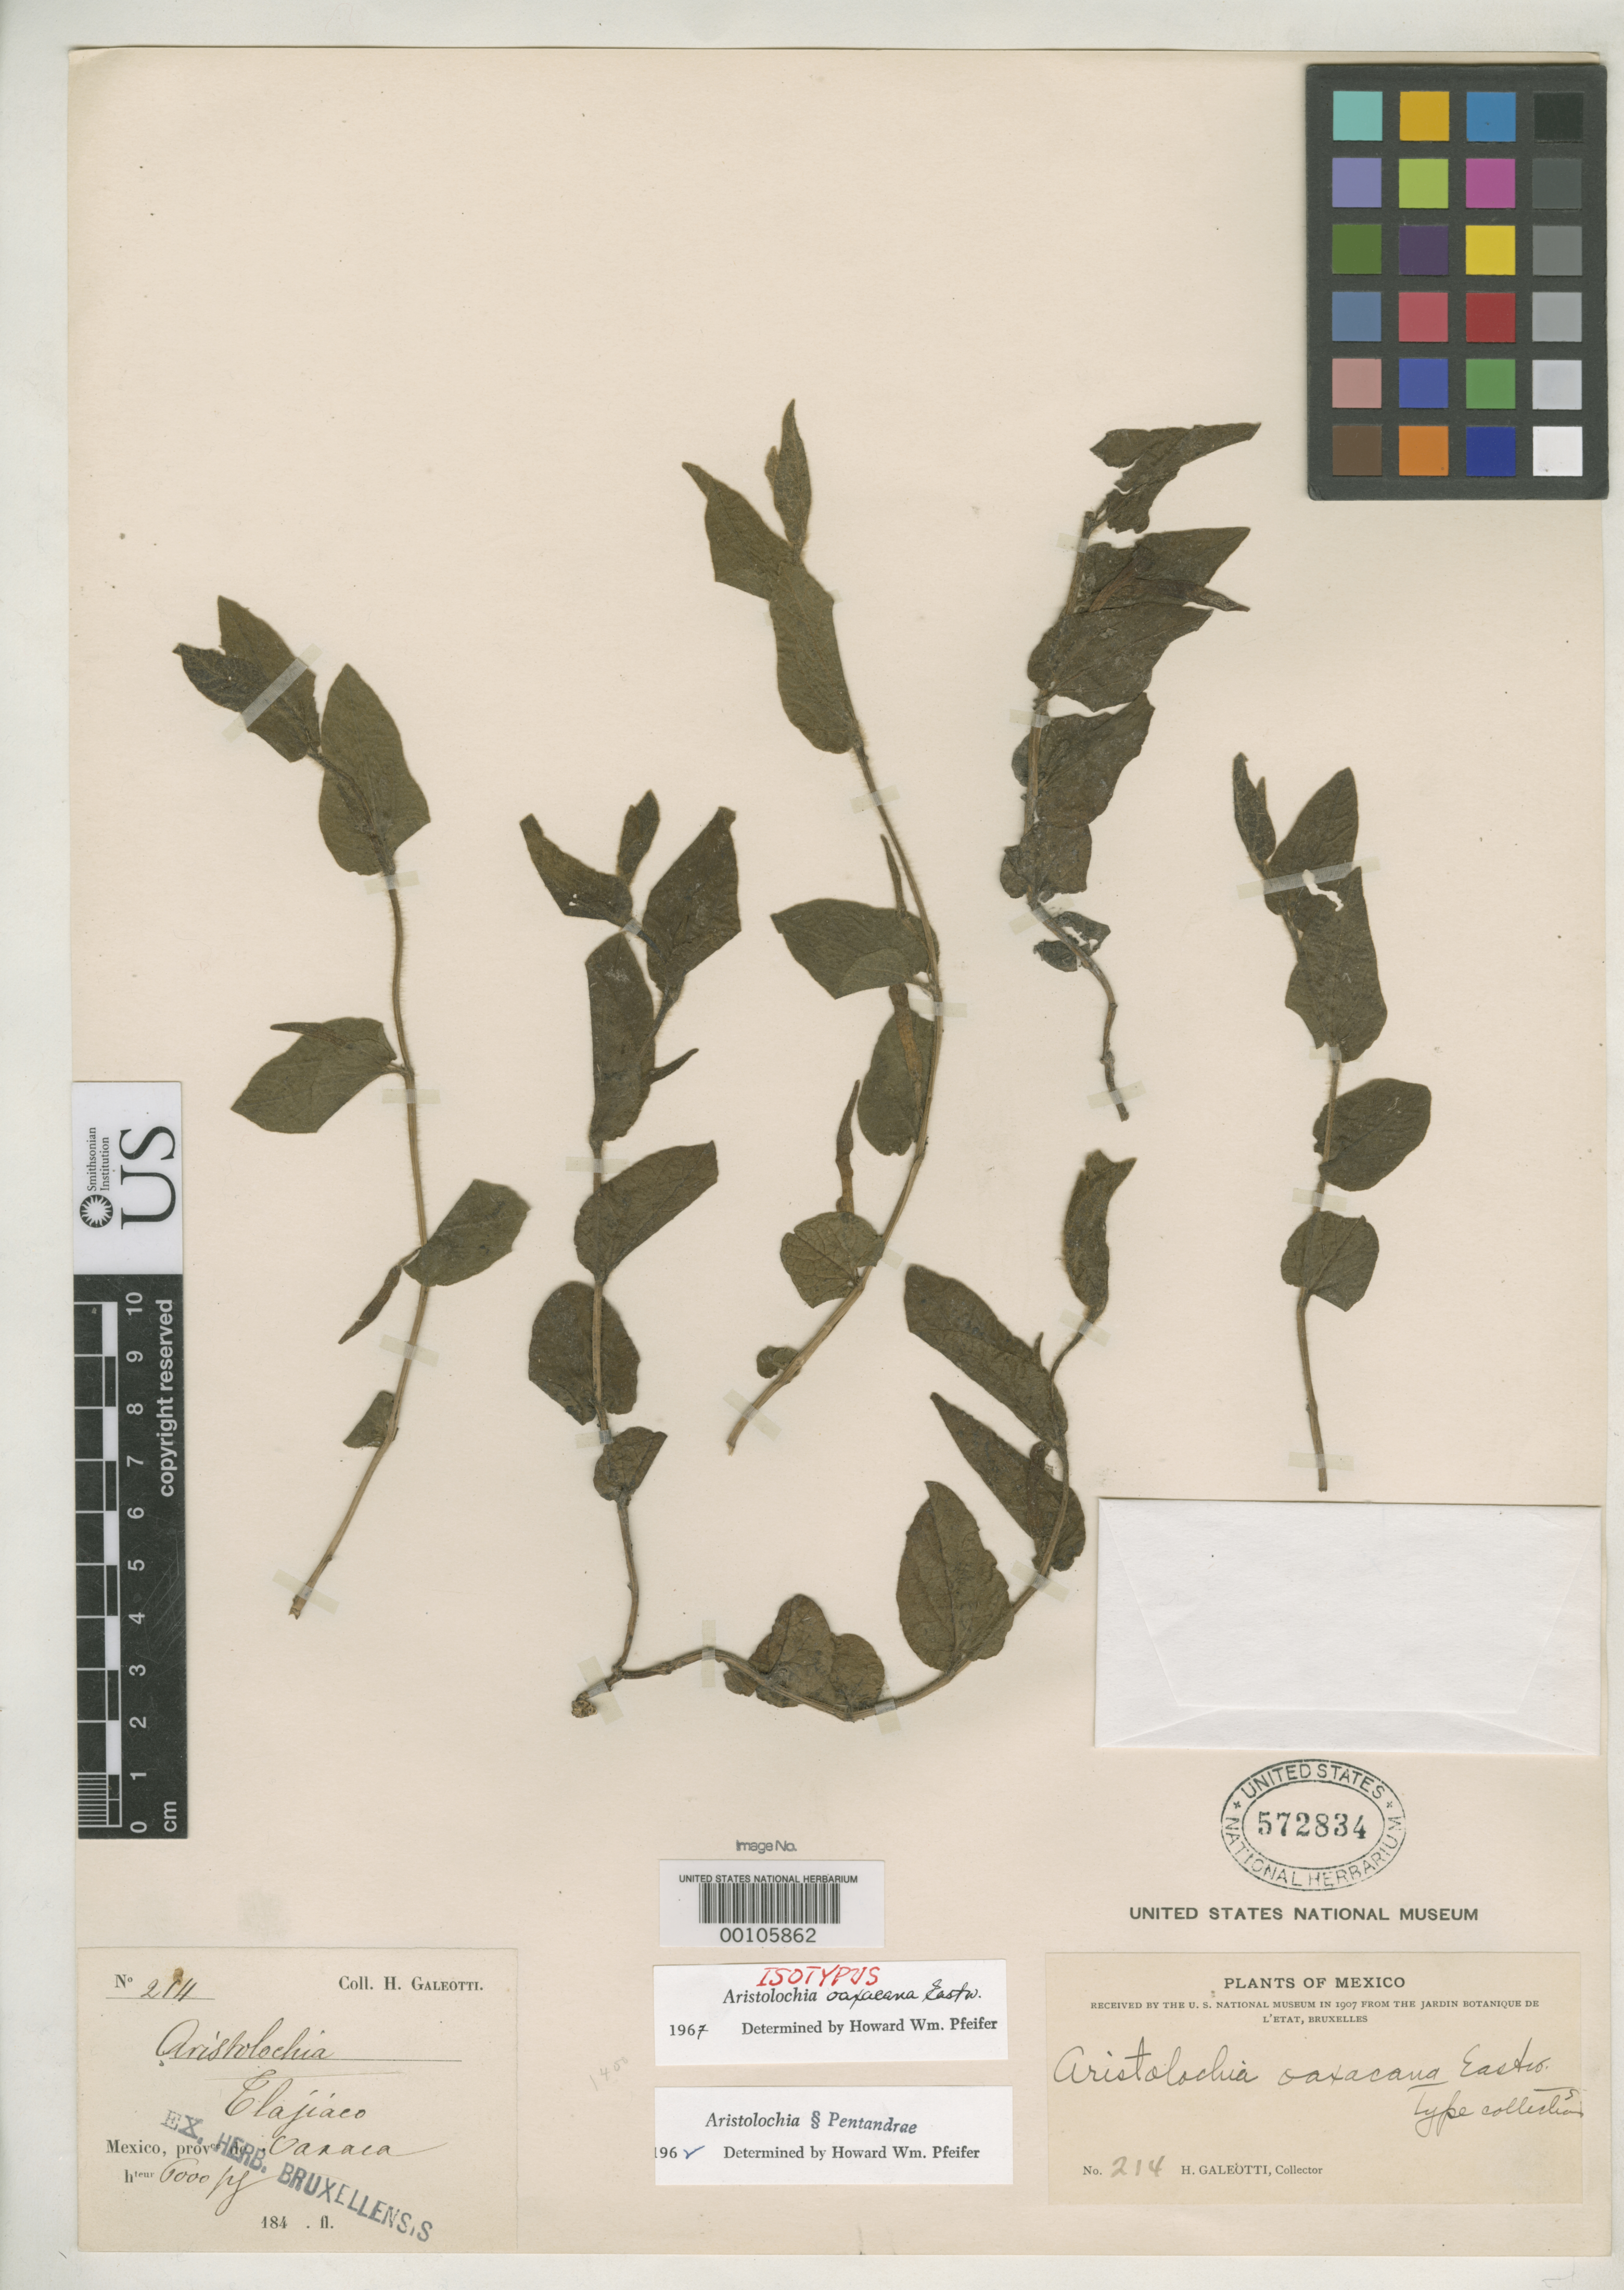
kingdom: Plantae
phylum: Tracheophyta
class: Magnoliopsida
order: Piperales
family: Aristolochiaceae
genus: Aristolochia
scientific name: Aristolochia oaxacana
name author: Eastw.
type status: Isotype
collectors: H. G. Galeotti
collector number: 214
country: Mexico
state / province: Oaxaca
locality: Clajiaco.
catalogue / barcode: US 572834